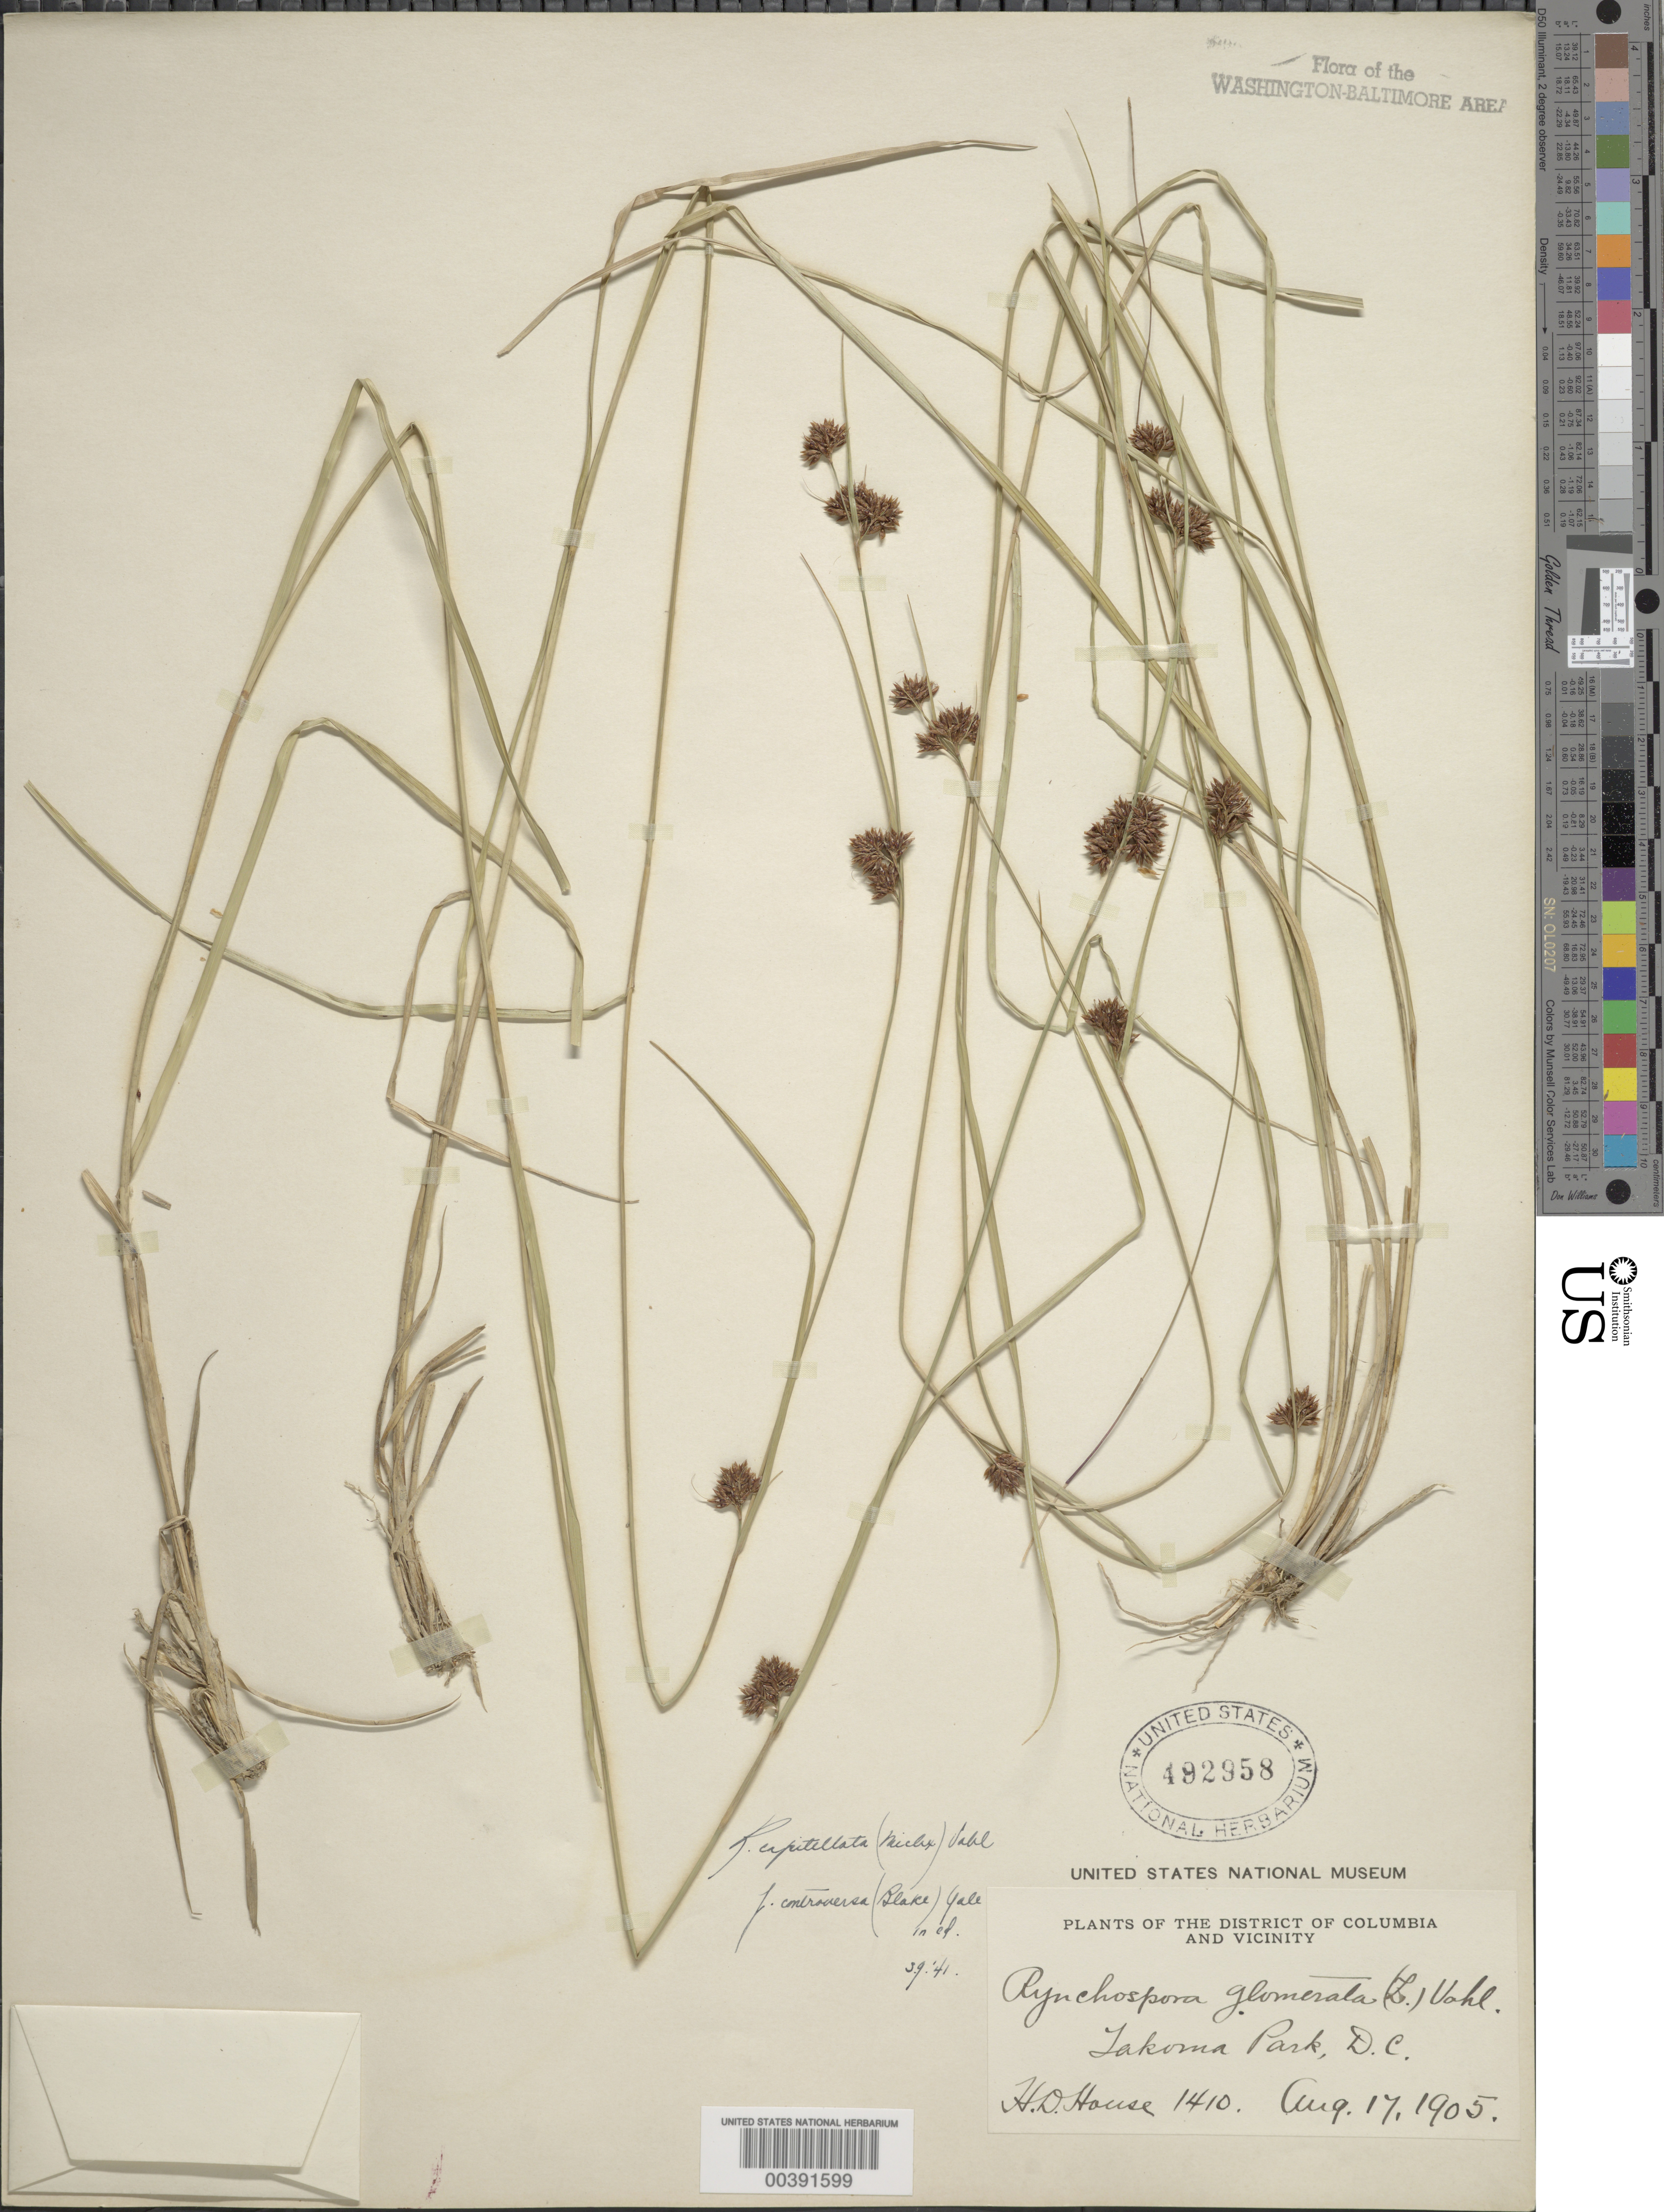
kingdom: Plantae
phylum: Tracheophyta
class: Liliopsida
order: Poales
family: Cyperaceae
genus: Rhynchospora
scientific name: Rhynchospora capitellata f. controversa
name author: (Michx.) Vahl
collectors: H. D. House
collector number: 1410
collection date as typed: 17 Aug 1905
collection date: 1905-08-17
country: United States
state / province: District of Columbia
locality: Takoma Park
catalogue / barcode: US 492958